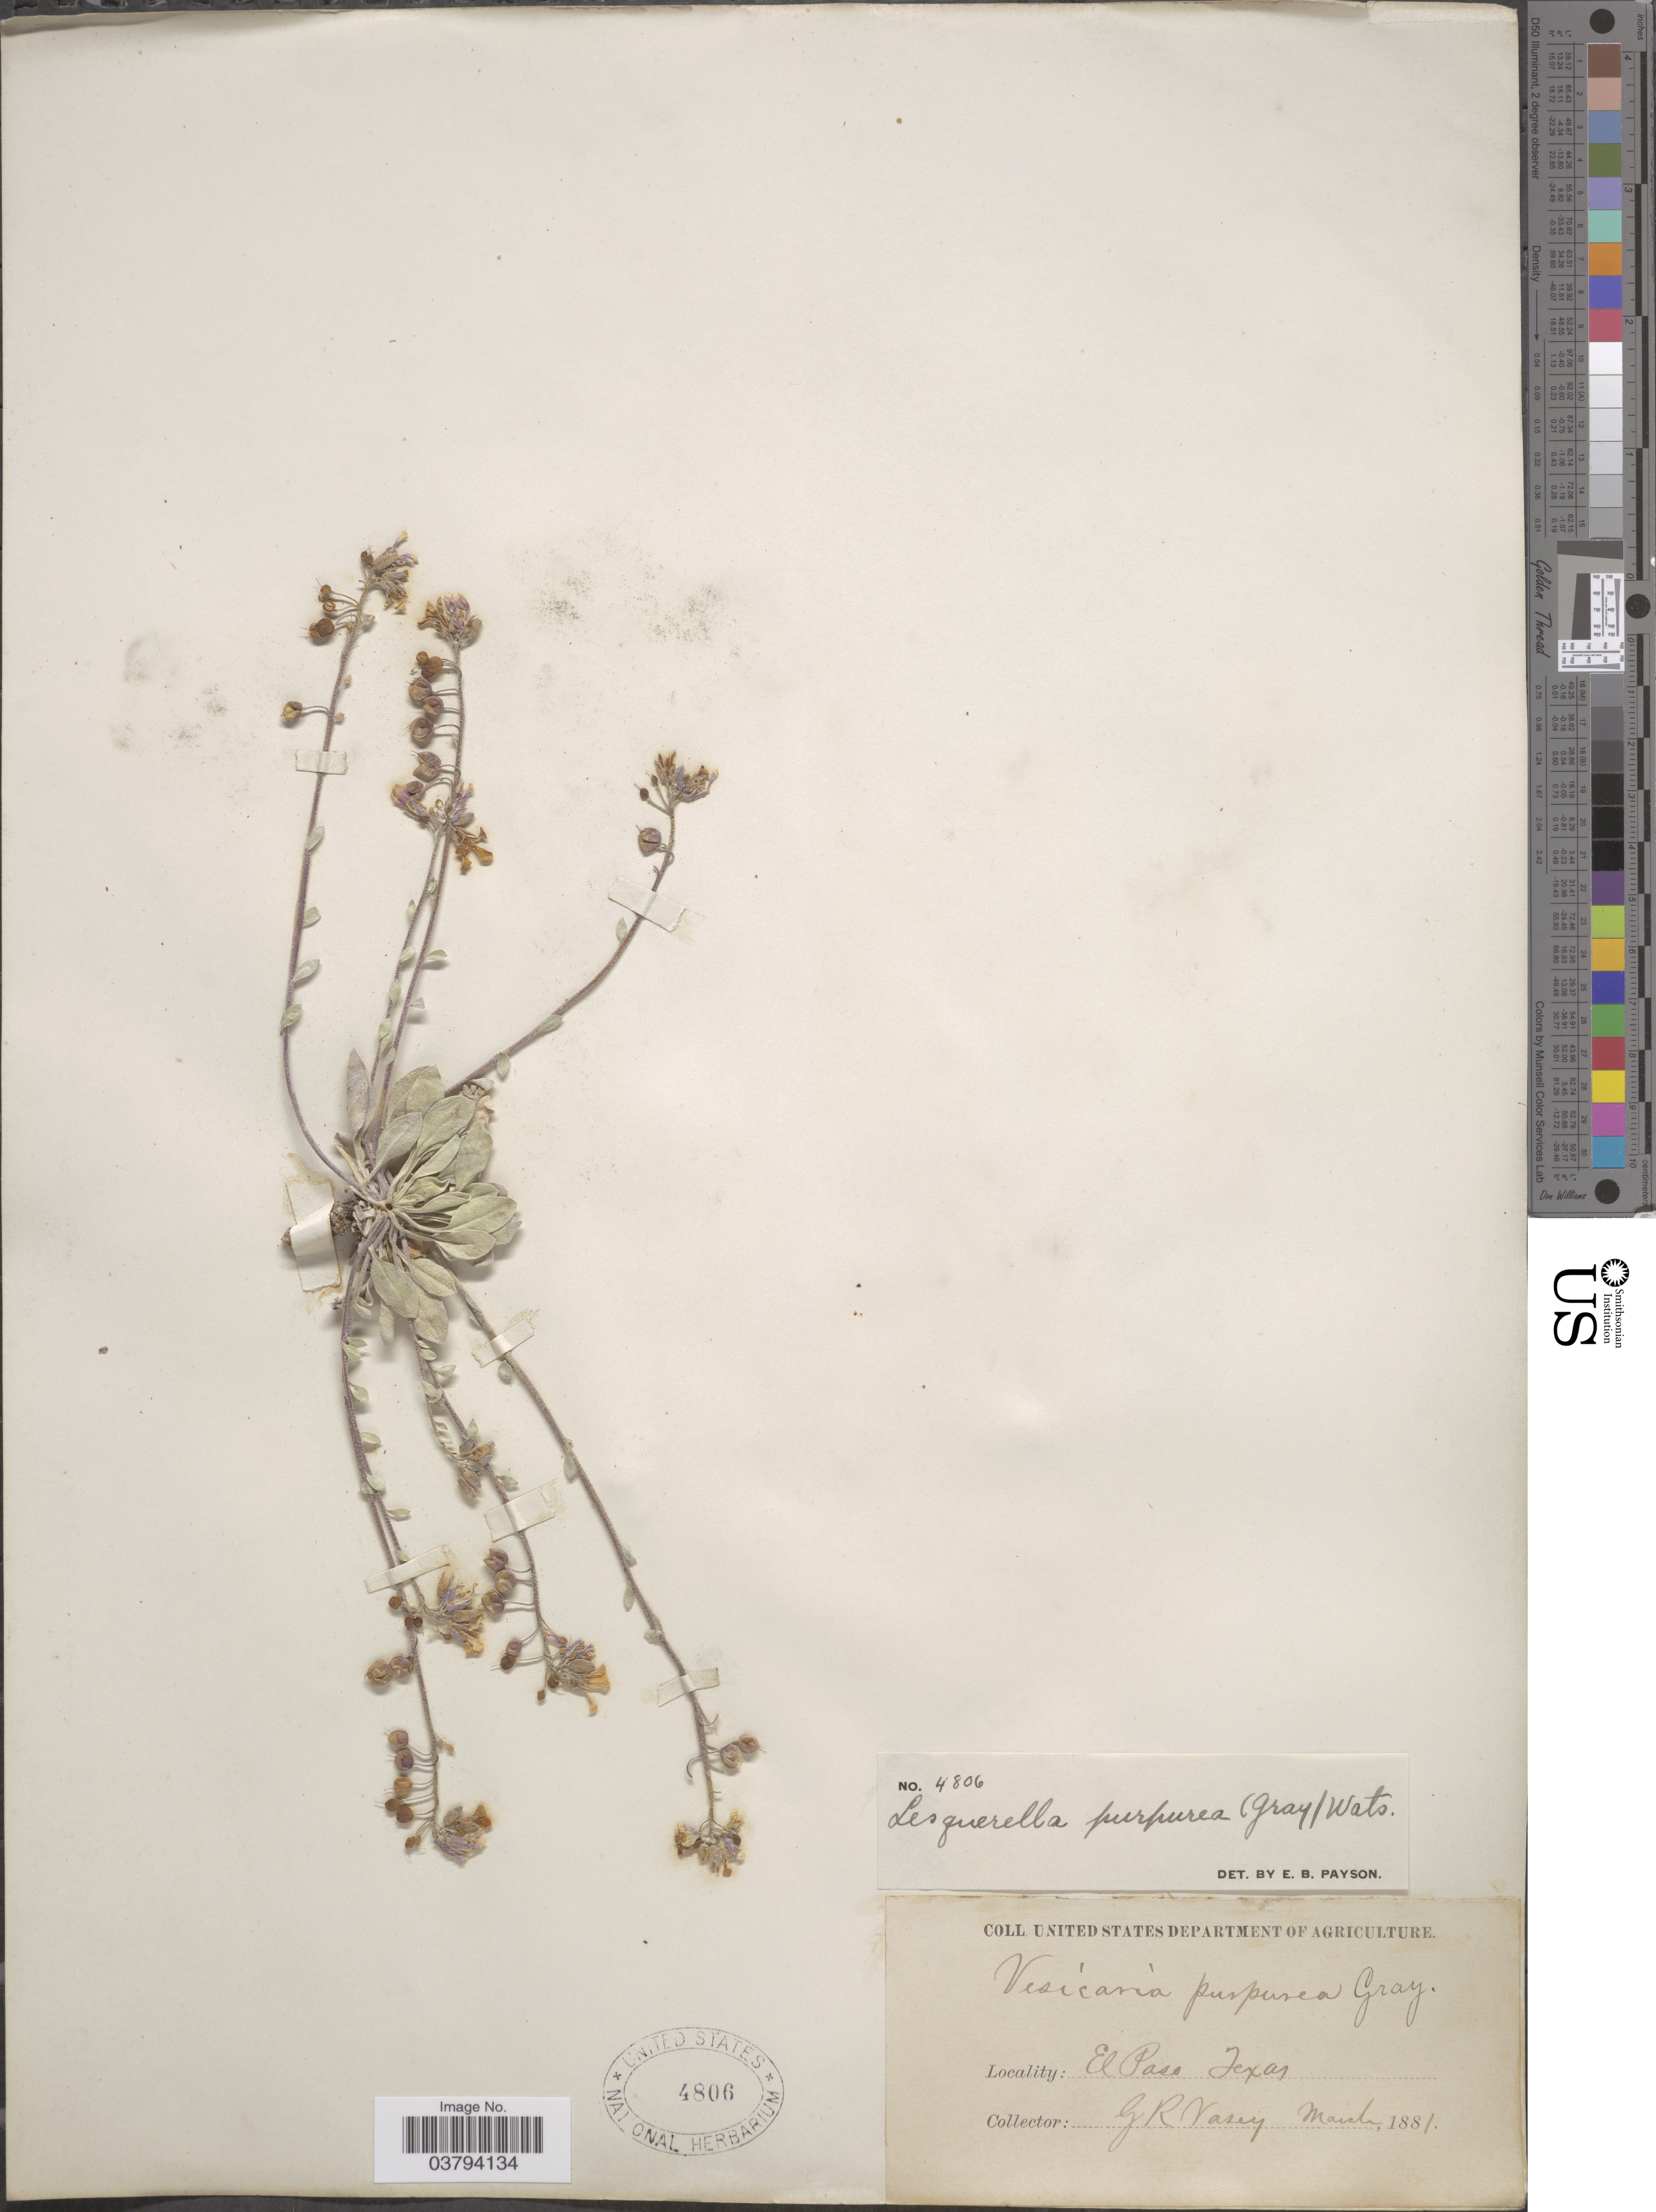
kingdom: Plantae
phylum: Tracheophyta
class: Magnoliopsida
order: Brassicales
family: Brassicaceae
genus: Lesquerella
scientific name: Lesquerella purpurea subsp. purpurea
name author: (A. Gray) S. Watson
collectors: G. R. Vasey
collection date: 1881-03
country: United States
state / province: Texas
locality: El Paso.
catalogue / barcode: US 4806